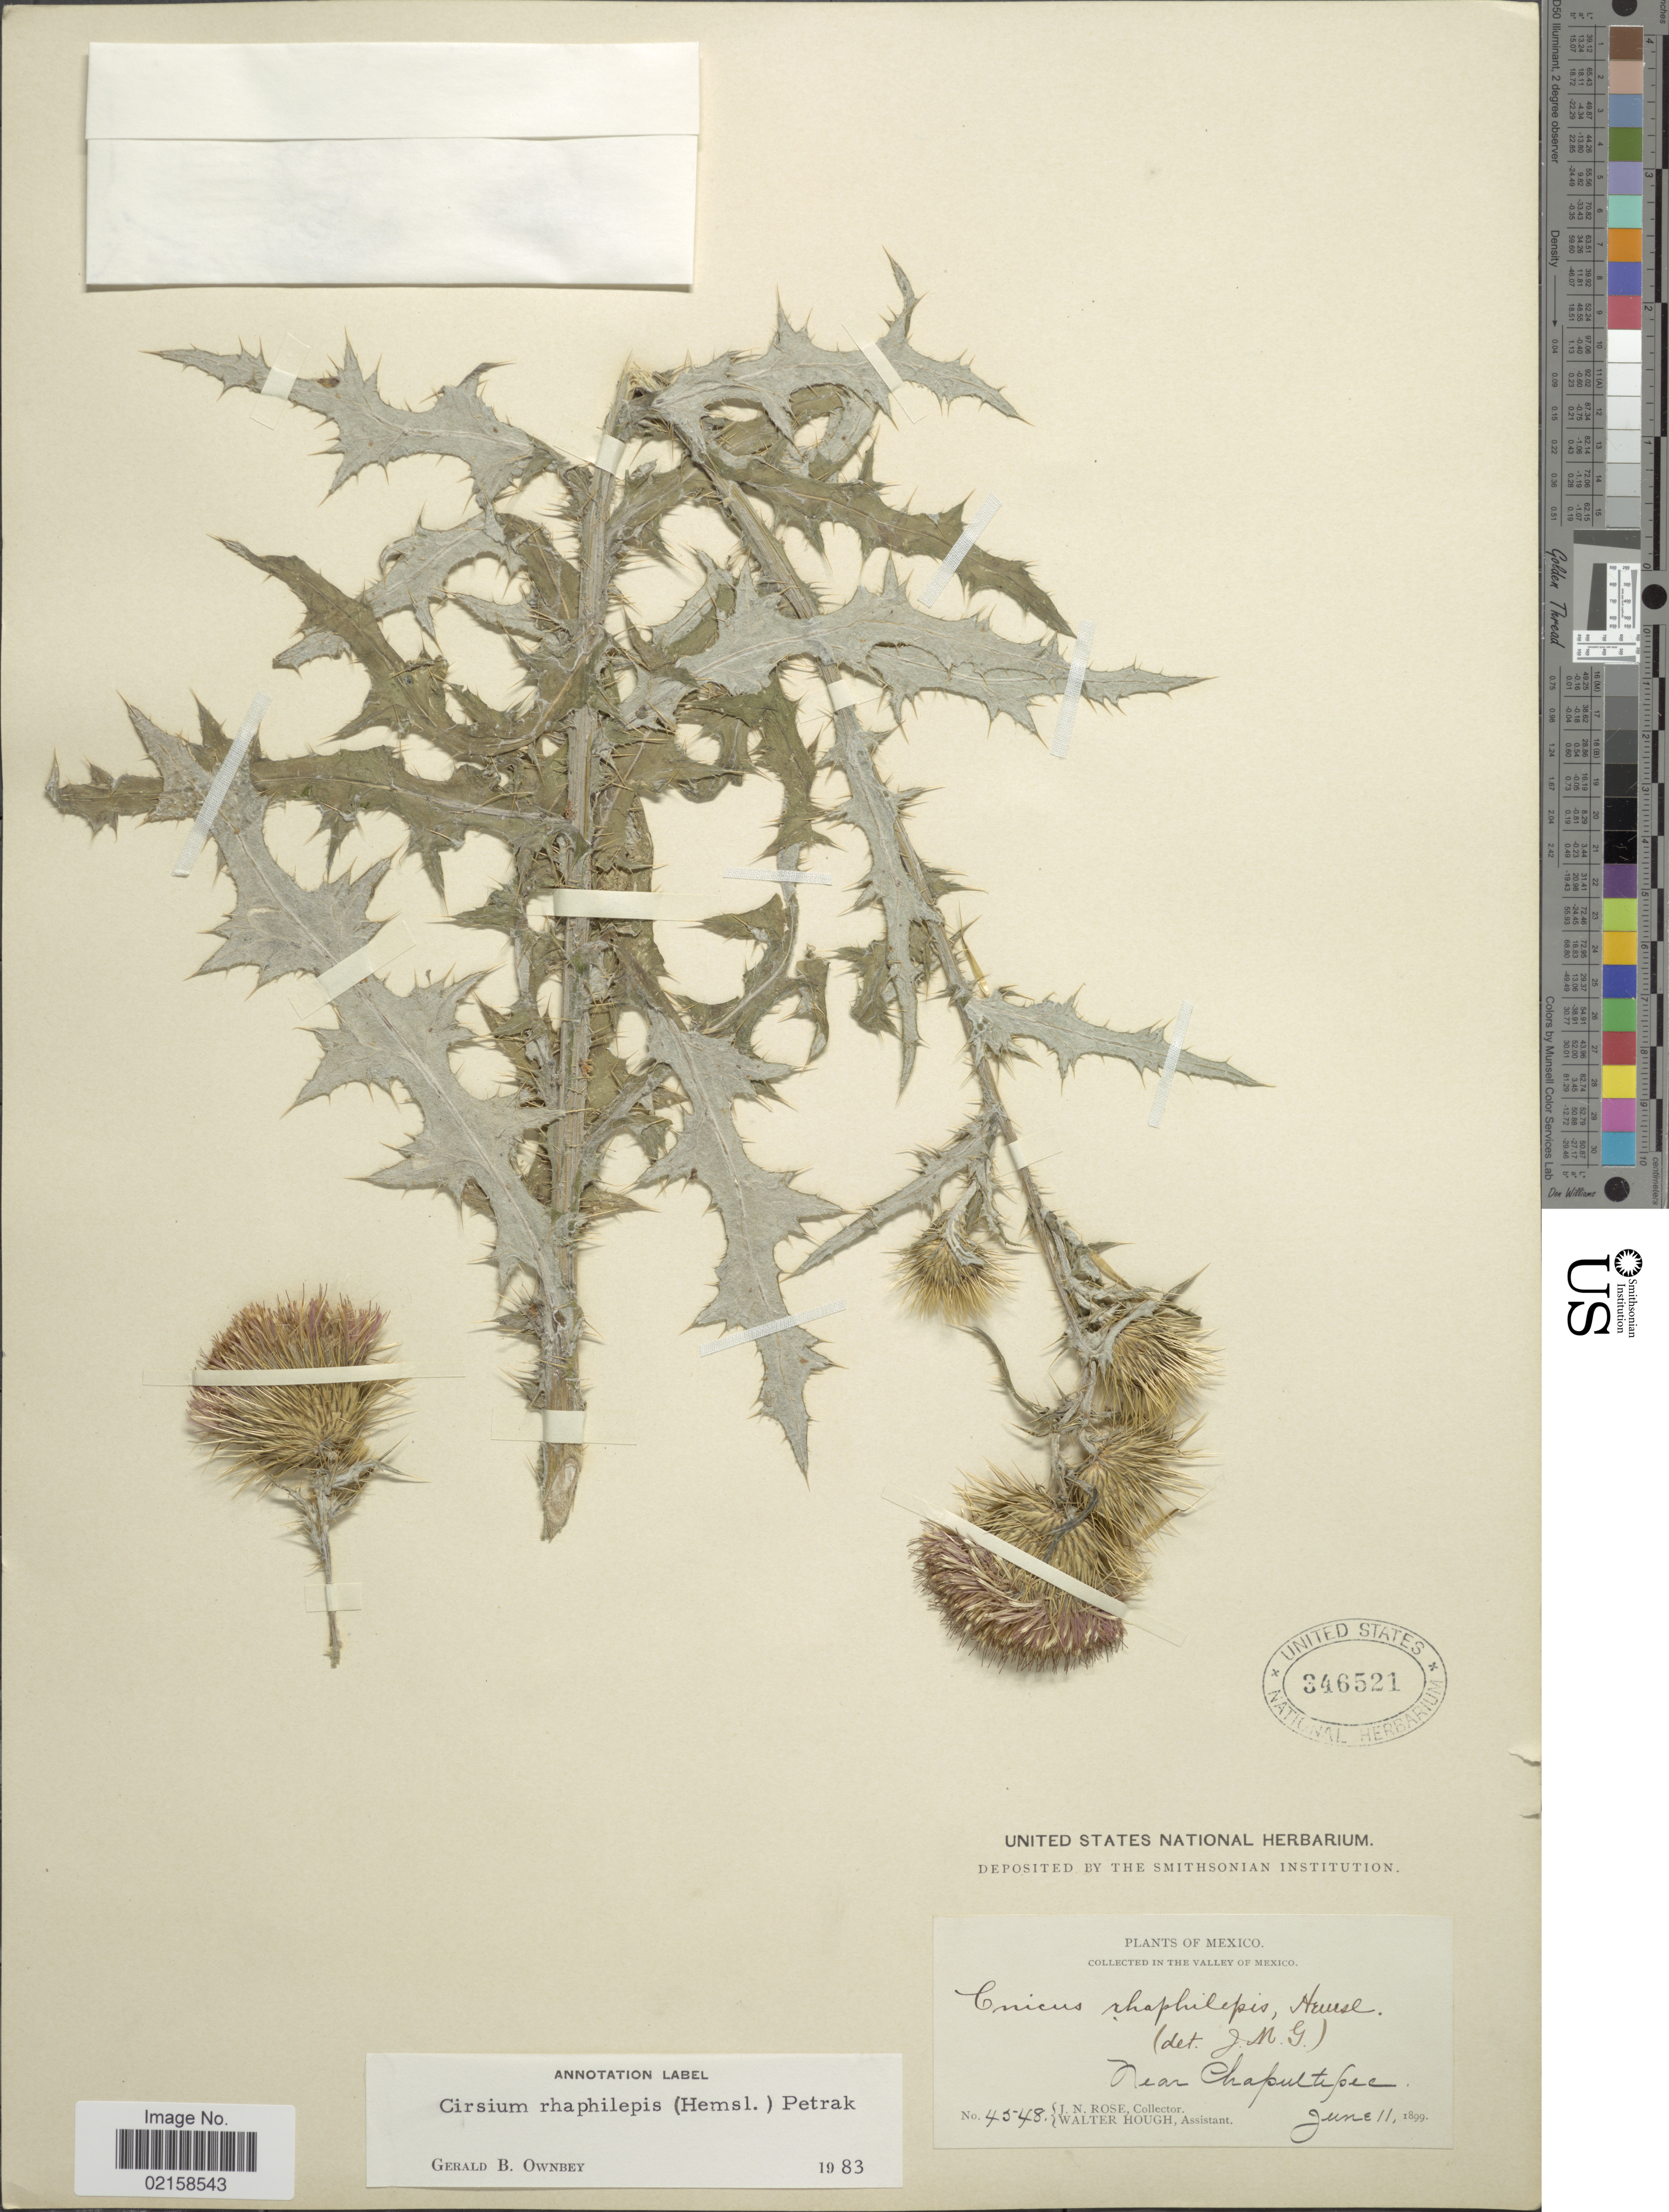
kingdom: Plantae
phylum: Tracheophyta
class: Magnoliopsida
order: Asterales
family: Asteraceae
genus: Cirsium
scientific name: Cirsium alatum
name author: (S.G. Gmel.) Bobrov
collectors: J. N. Rose & W. Hough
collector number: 4548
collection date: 1899-06-11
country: Mexico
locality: In the Valley of Mexico, near Chapultepec.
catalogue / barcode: US 346521